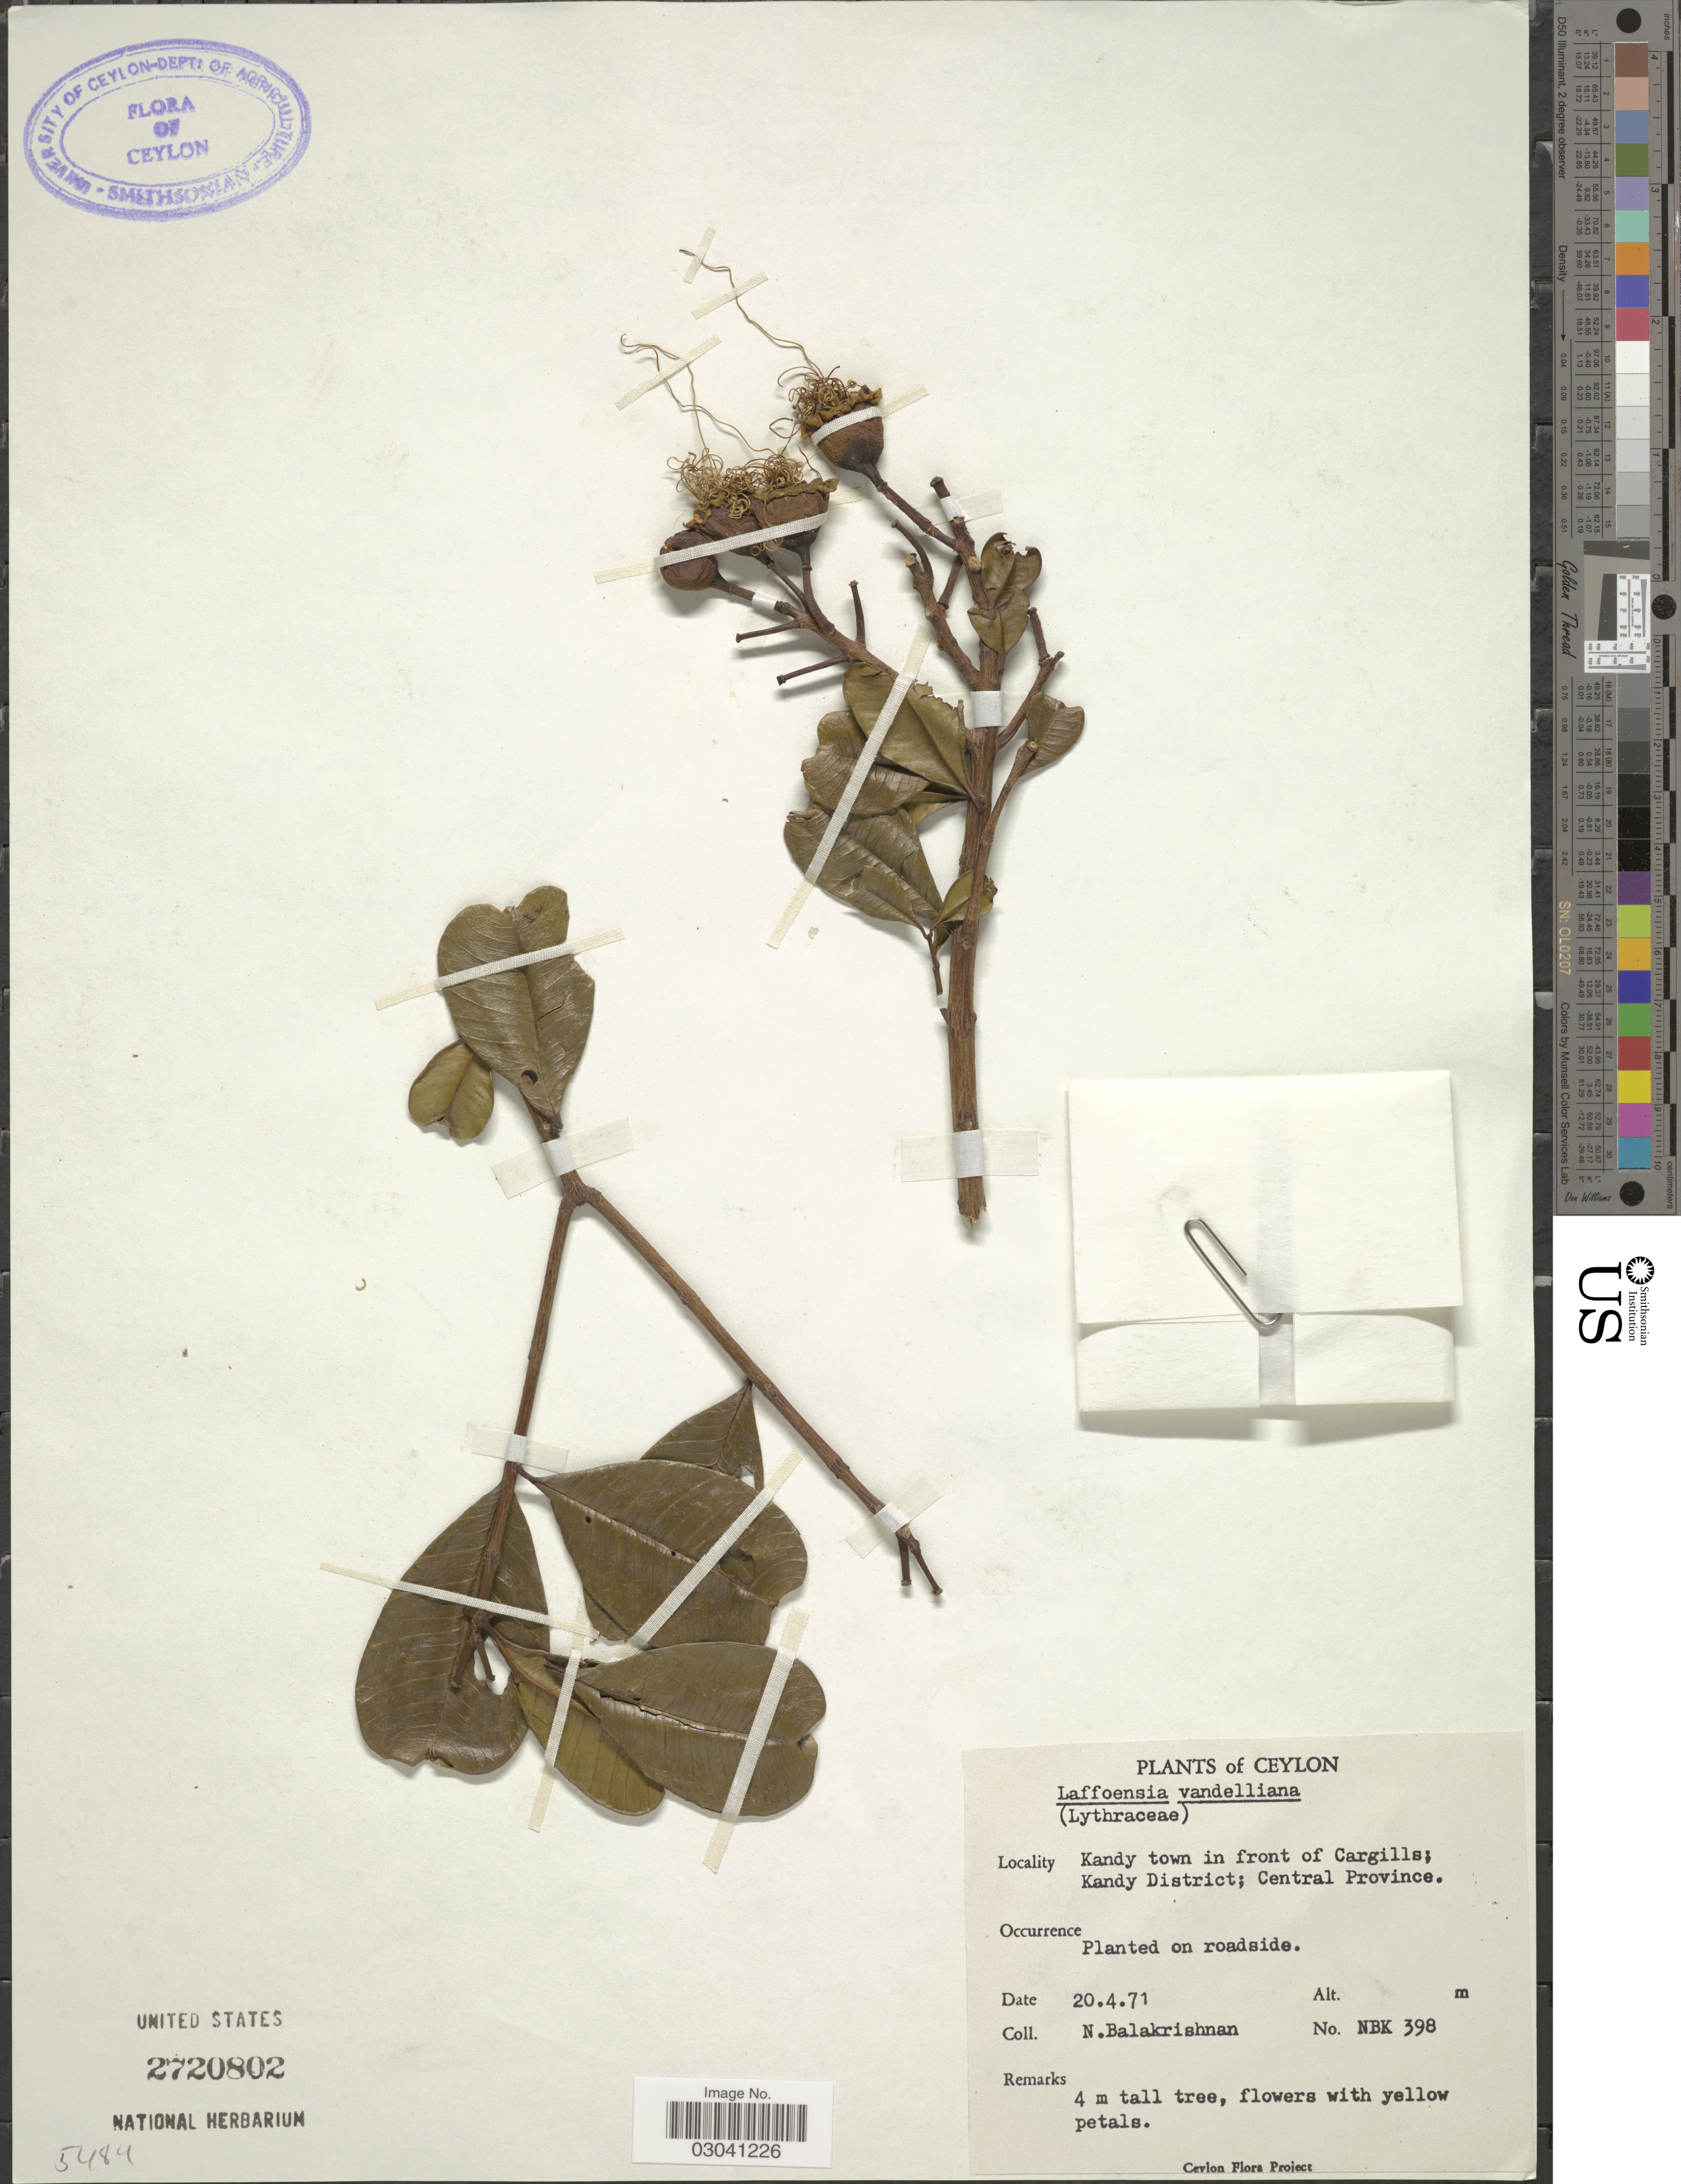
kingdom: Plantae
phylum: Tracheophyta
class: Magnoliopsida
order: Myrtales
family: Lythraceae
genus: Lafoensia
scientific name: Lafoensia vandelliana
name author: Cham. & Schltdl.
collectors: N. Balakrishnan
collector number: NBK398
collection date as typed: Transcribed d/m/y: 20/4/71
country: Sri Lanka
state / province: Central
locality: Ceylon, Kandy town in front of Cargills; Kandy District; Central Province.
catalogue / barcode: US 2720802